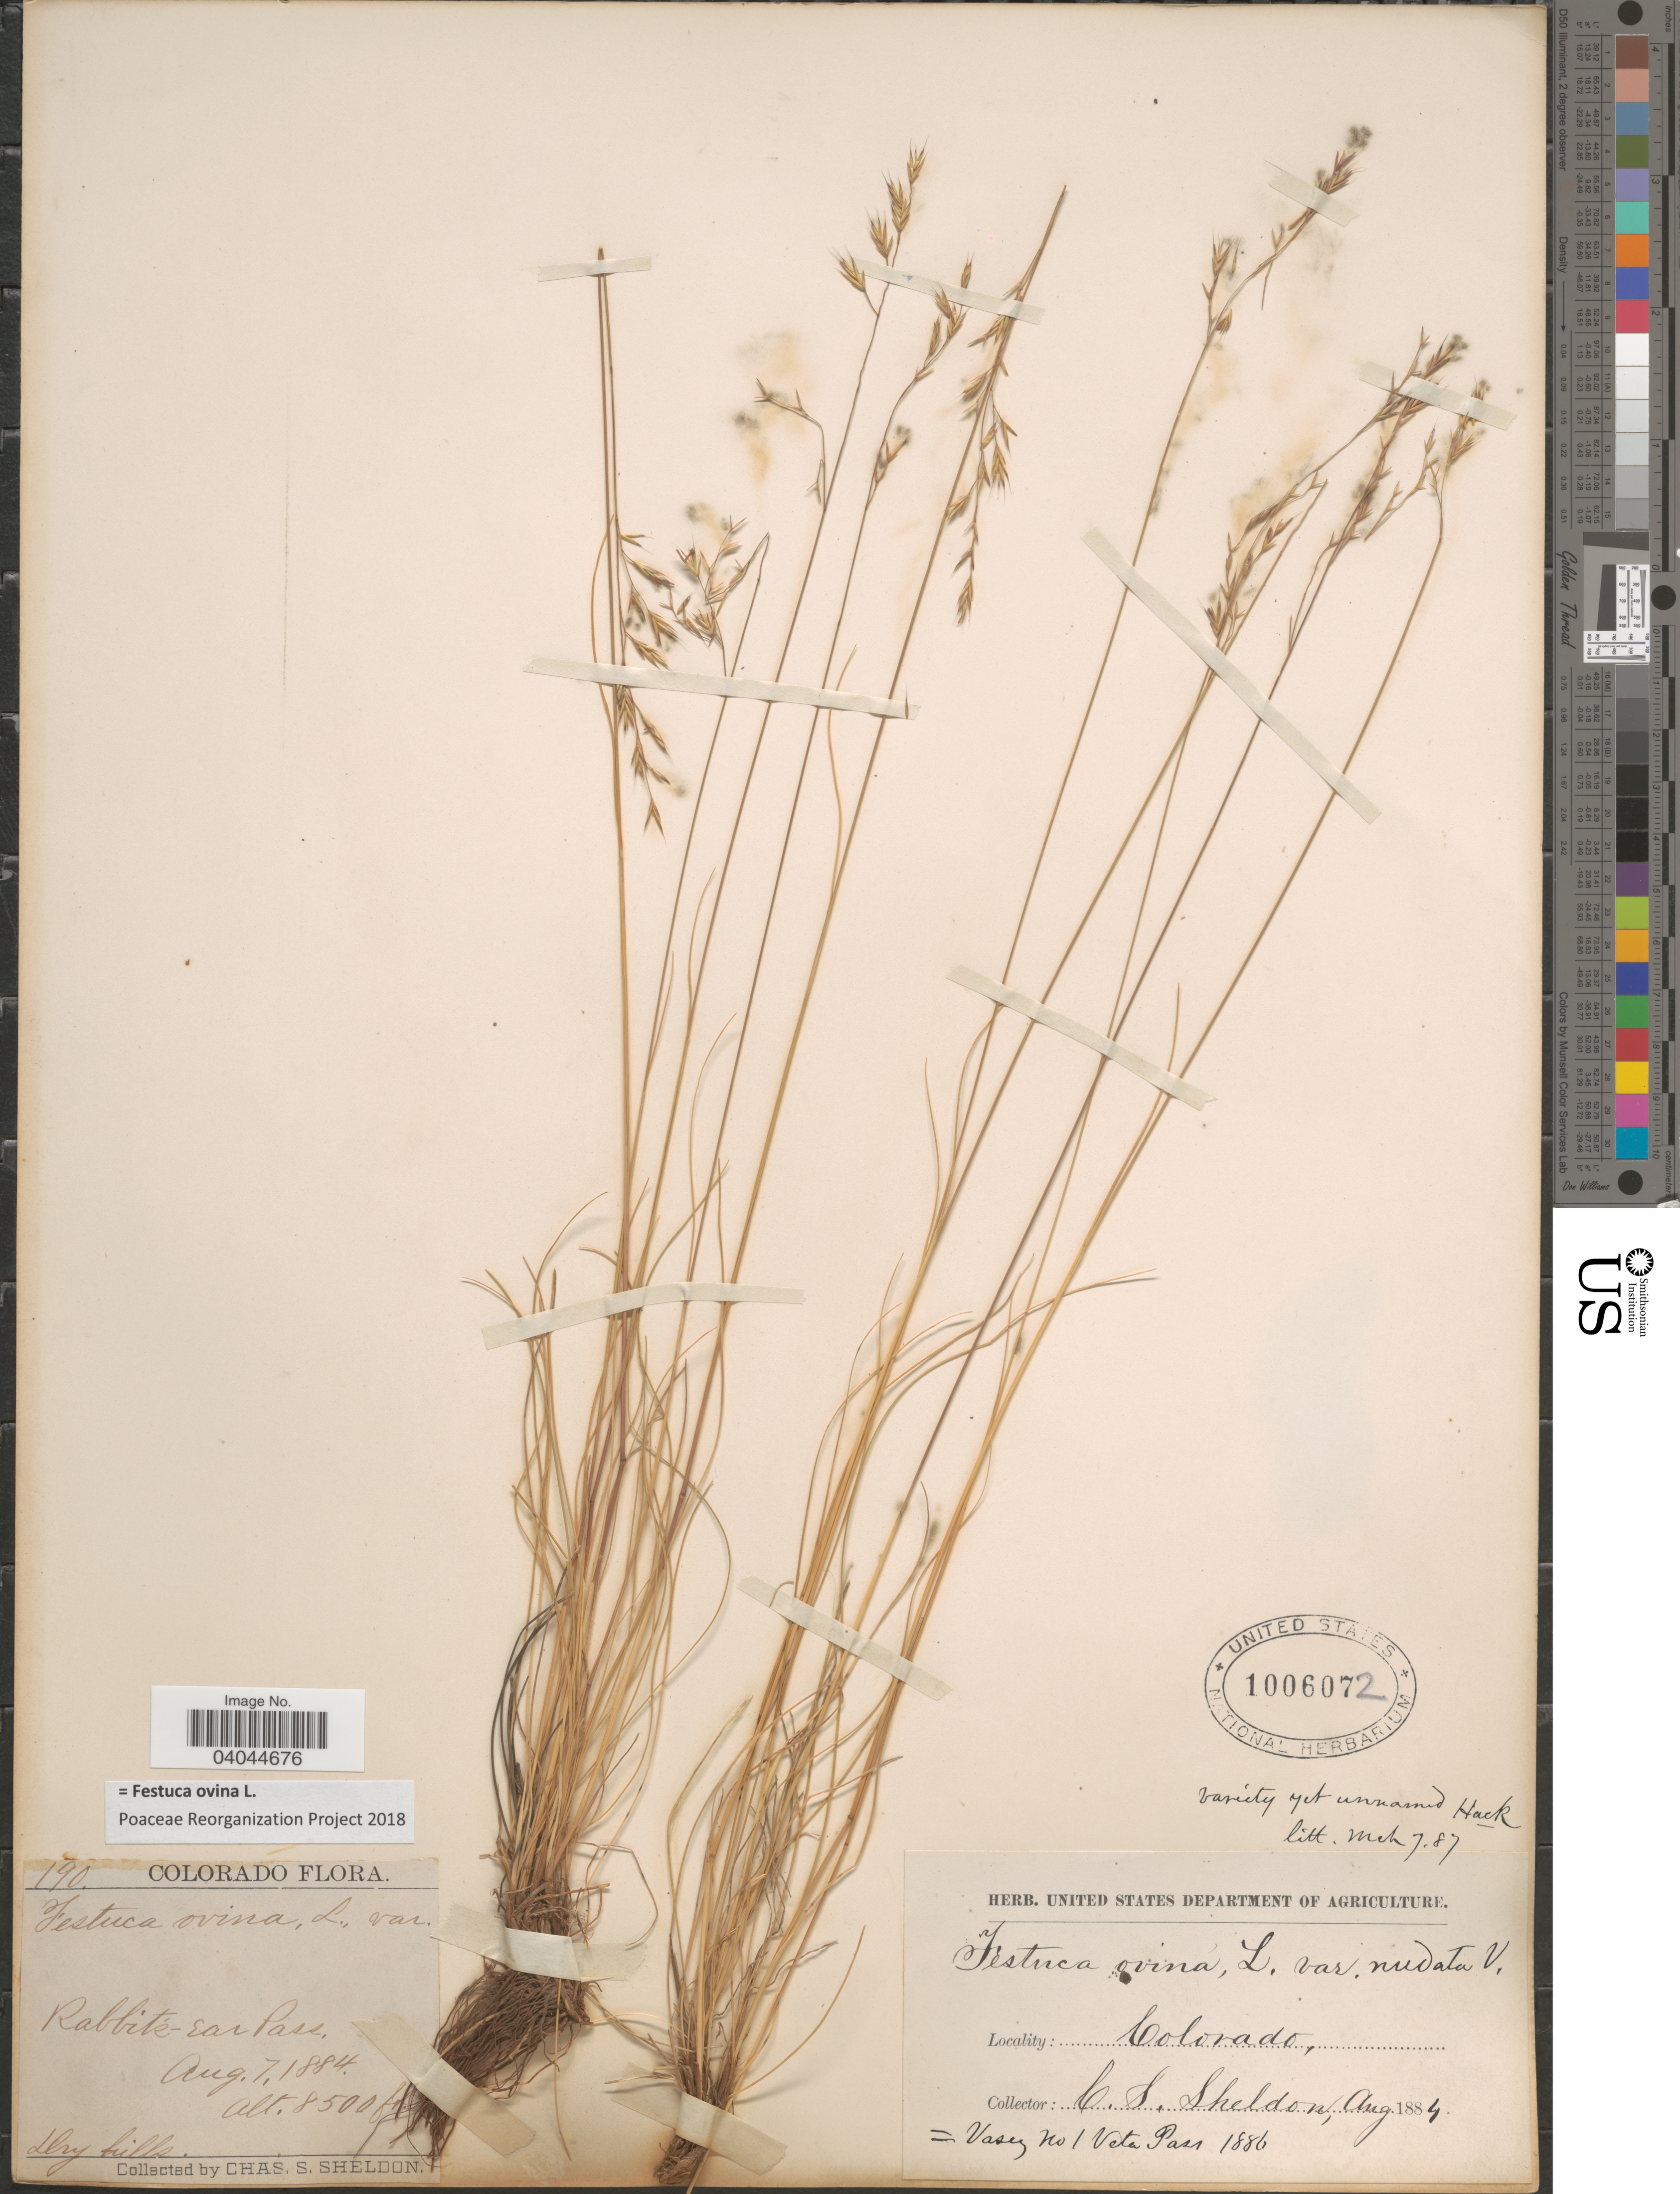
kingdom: Plantae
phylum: Tracheophyta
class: Liliopsida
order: Poales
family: Poaceae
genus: Festuca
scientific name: Festuca ovina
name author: L.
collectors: C. S. Sheldon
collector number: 190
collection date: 1884-08-07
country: United States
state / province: Colorado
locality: Rabbit-Ear Pass.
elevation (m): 2591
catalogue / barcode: US 1006072